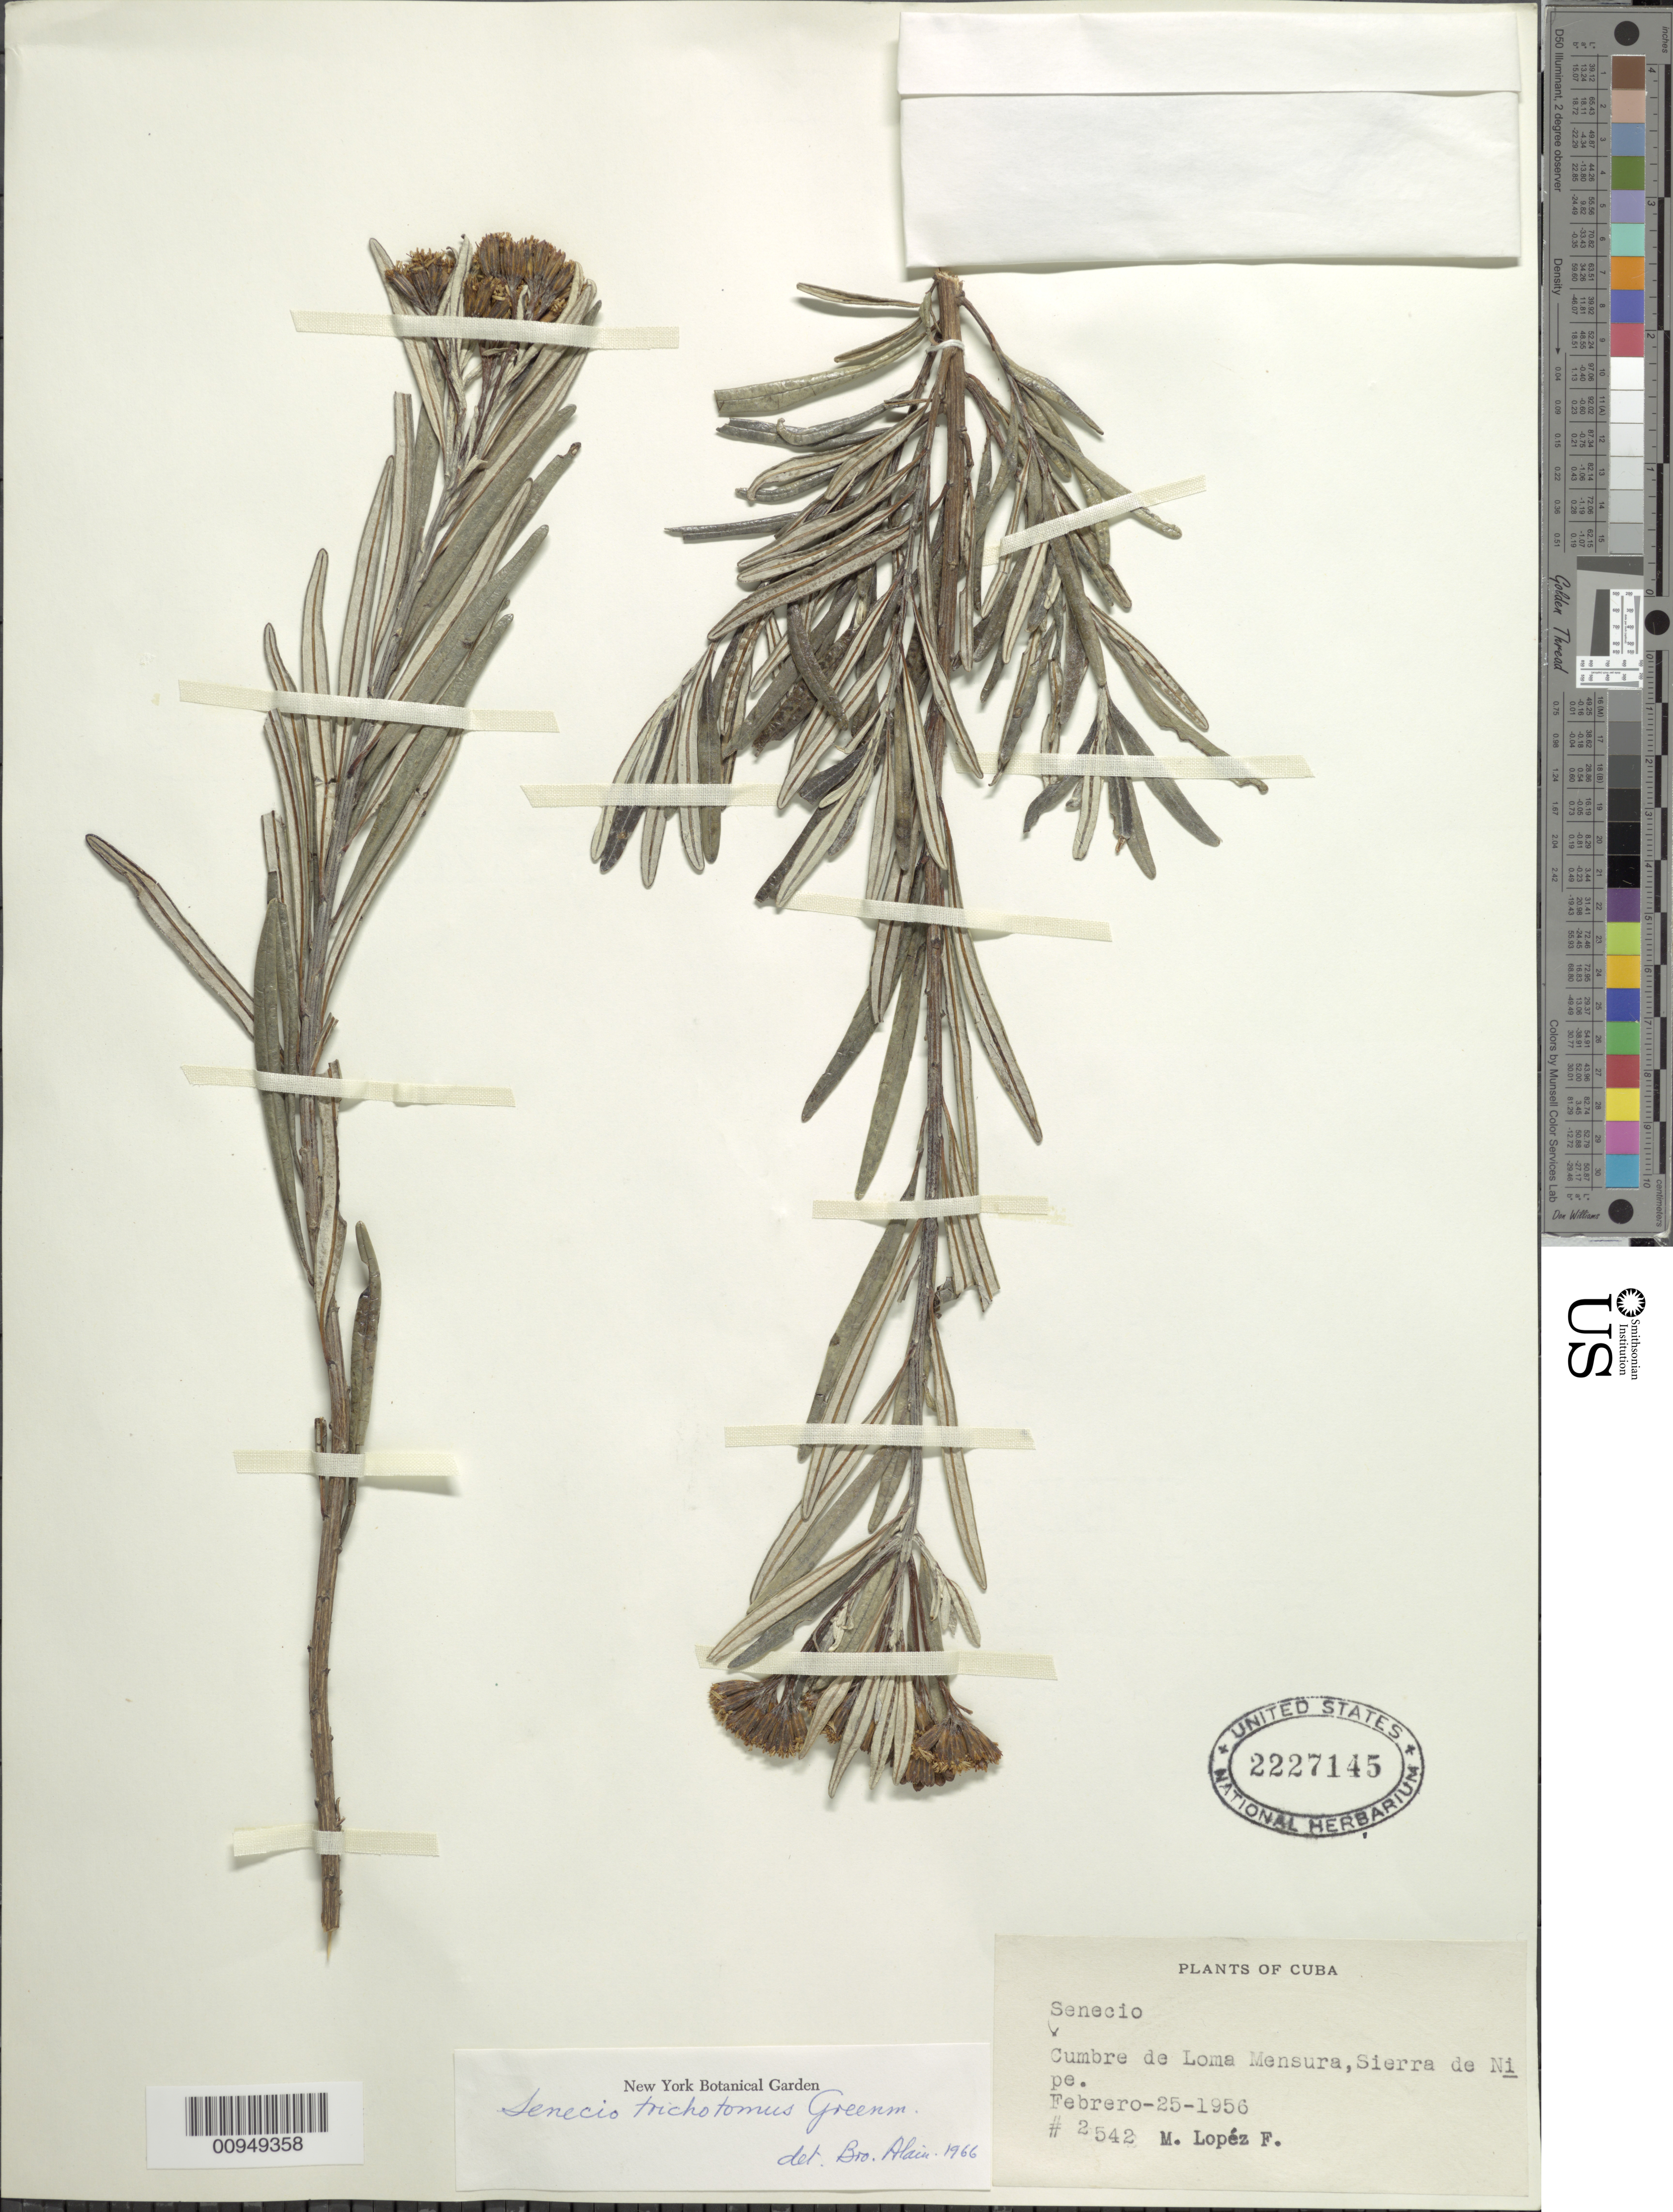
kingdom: Plantae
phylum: Tracheophyta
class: Magnoliopsida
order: Asterales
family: Asteraceae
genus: Senecio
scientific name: Senecio trichotomus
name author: Greenm.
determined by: Liogier, Alain H.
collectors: M. López Figueiras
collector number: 2542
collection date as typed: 25 Feb 1956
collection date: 1956-02-25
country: Cuba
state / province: Holguín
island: Cuba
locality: Cumbre de Loma Mensura, Sierra de Nipe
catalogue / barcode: US 2227145